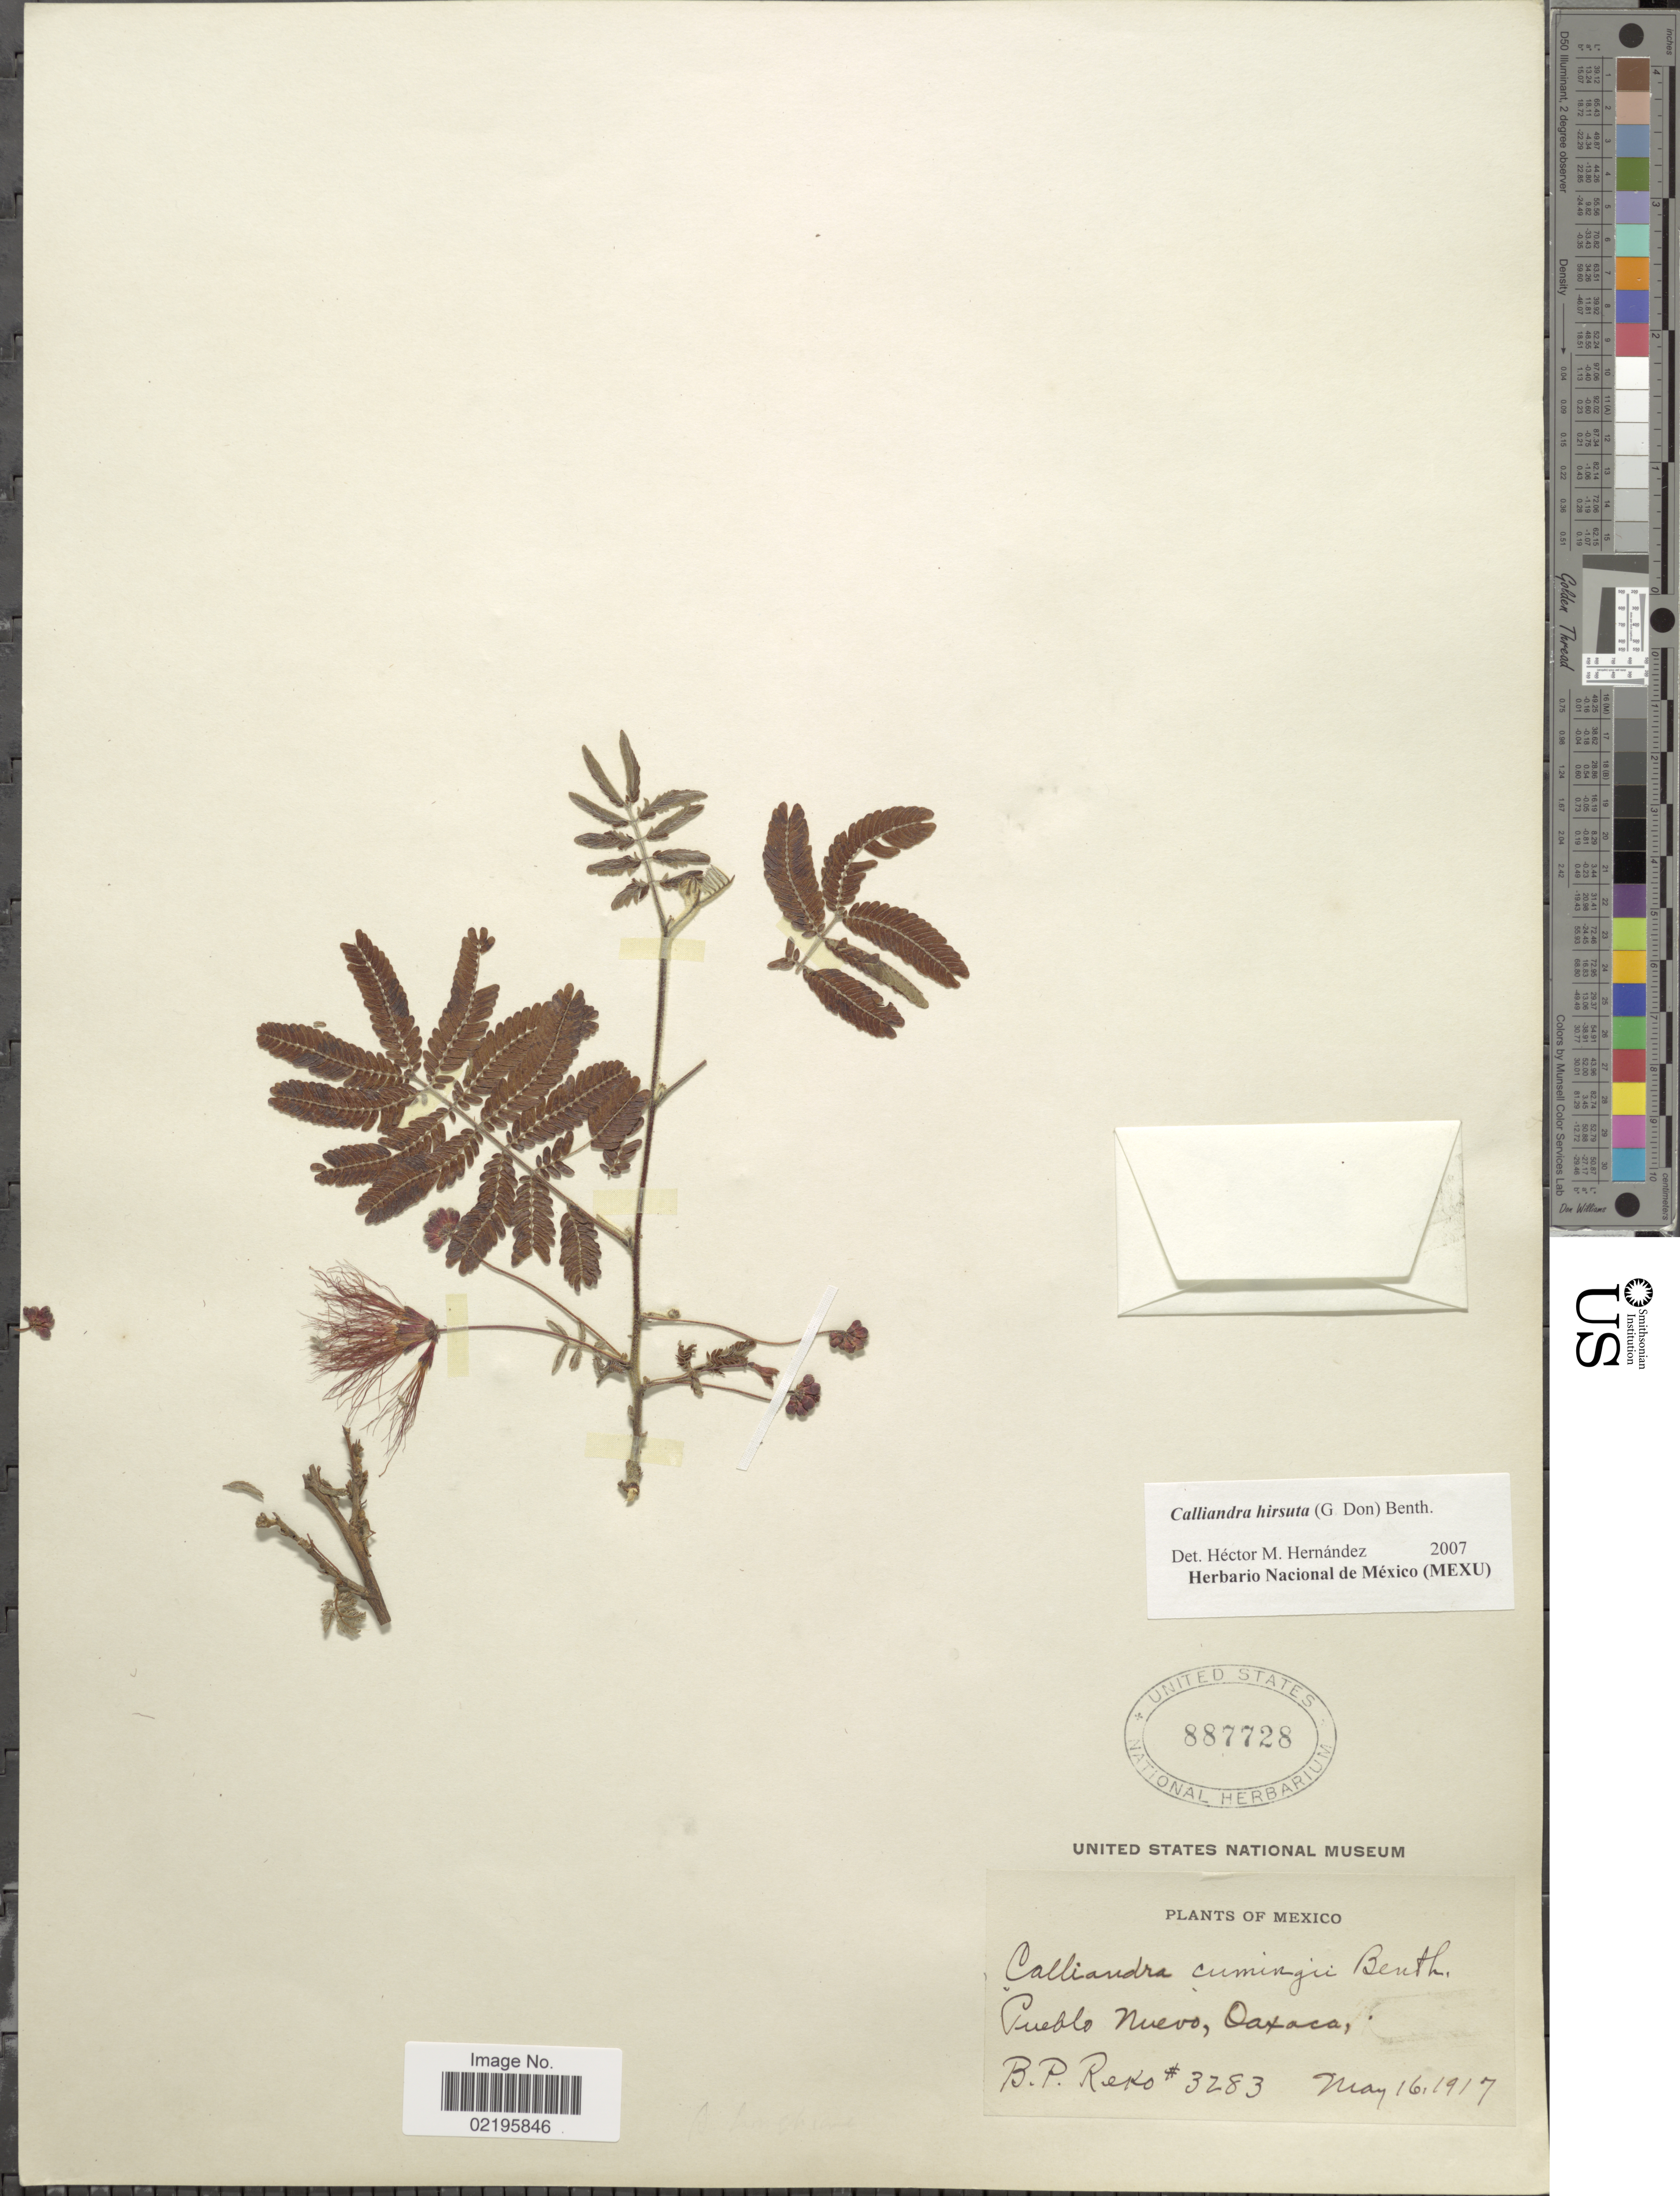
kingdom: Plantae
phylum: Tracheophyta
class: Magnoliopsida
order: Fabales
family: Fabaceae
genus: Calliandra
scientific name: Calliandra hirsuta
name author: Benth.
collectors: B. P. Reko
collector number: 3283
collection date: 1917-05-16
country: Mexico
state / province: Oaxaca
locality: Pueblo Nuevo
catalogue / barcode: US 887728